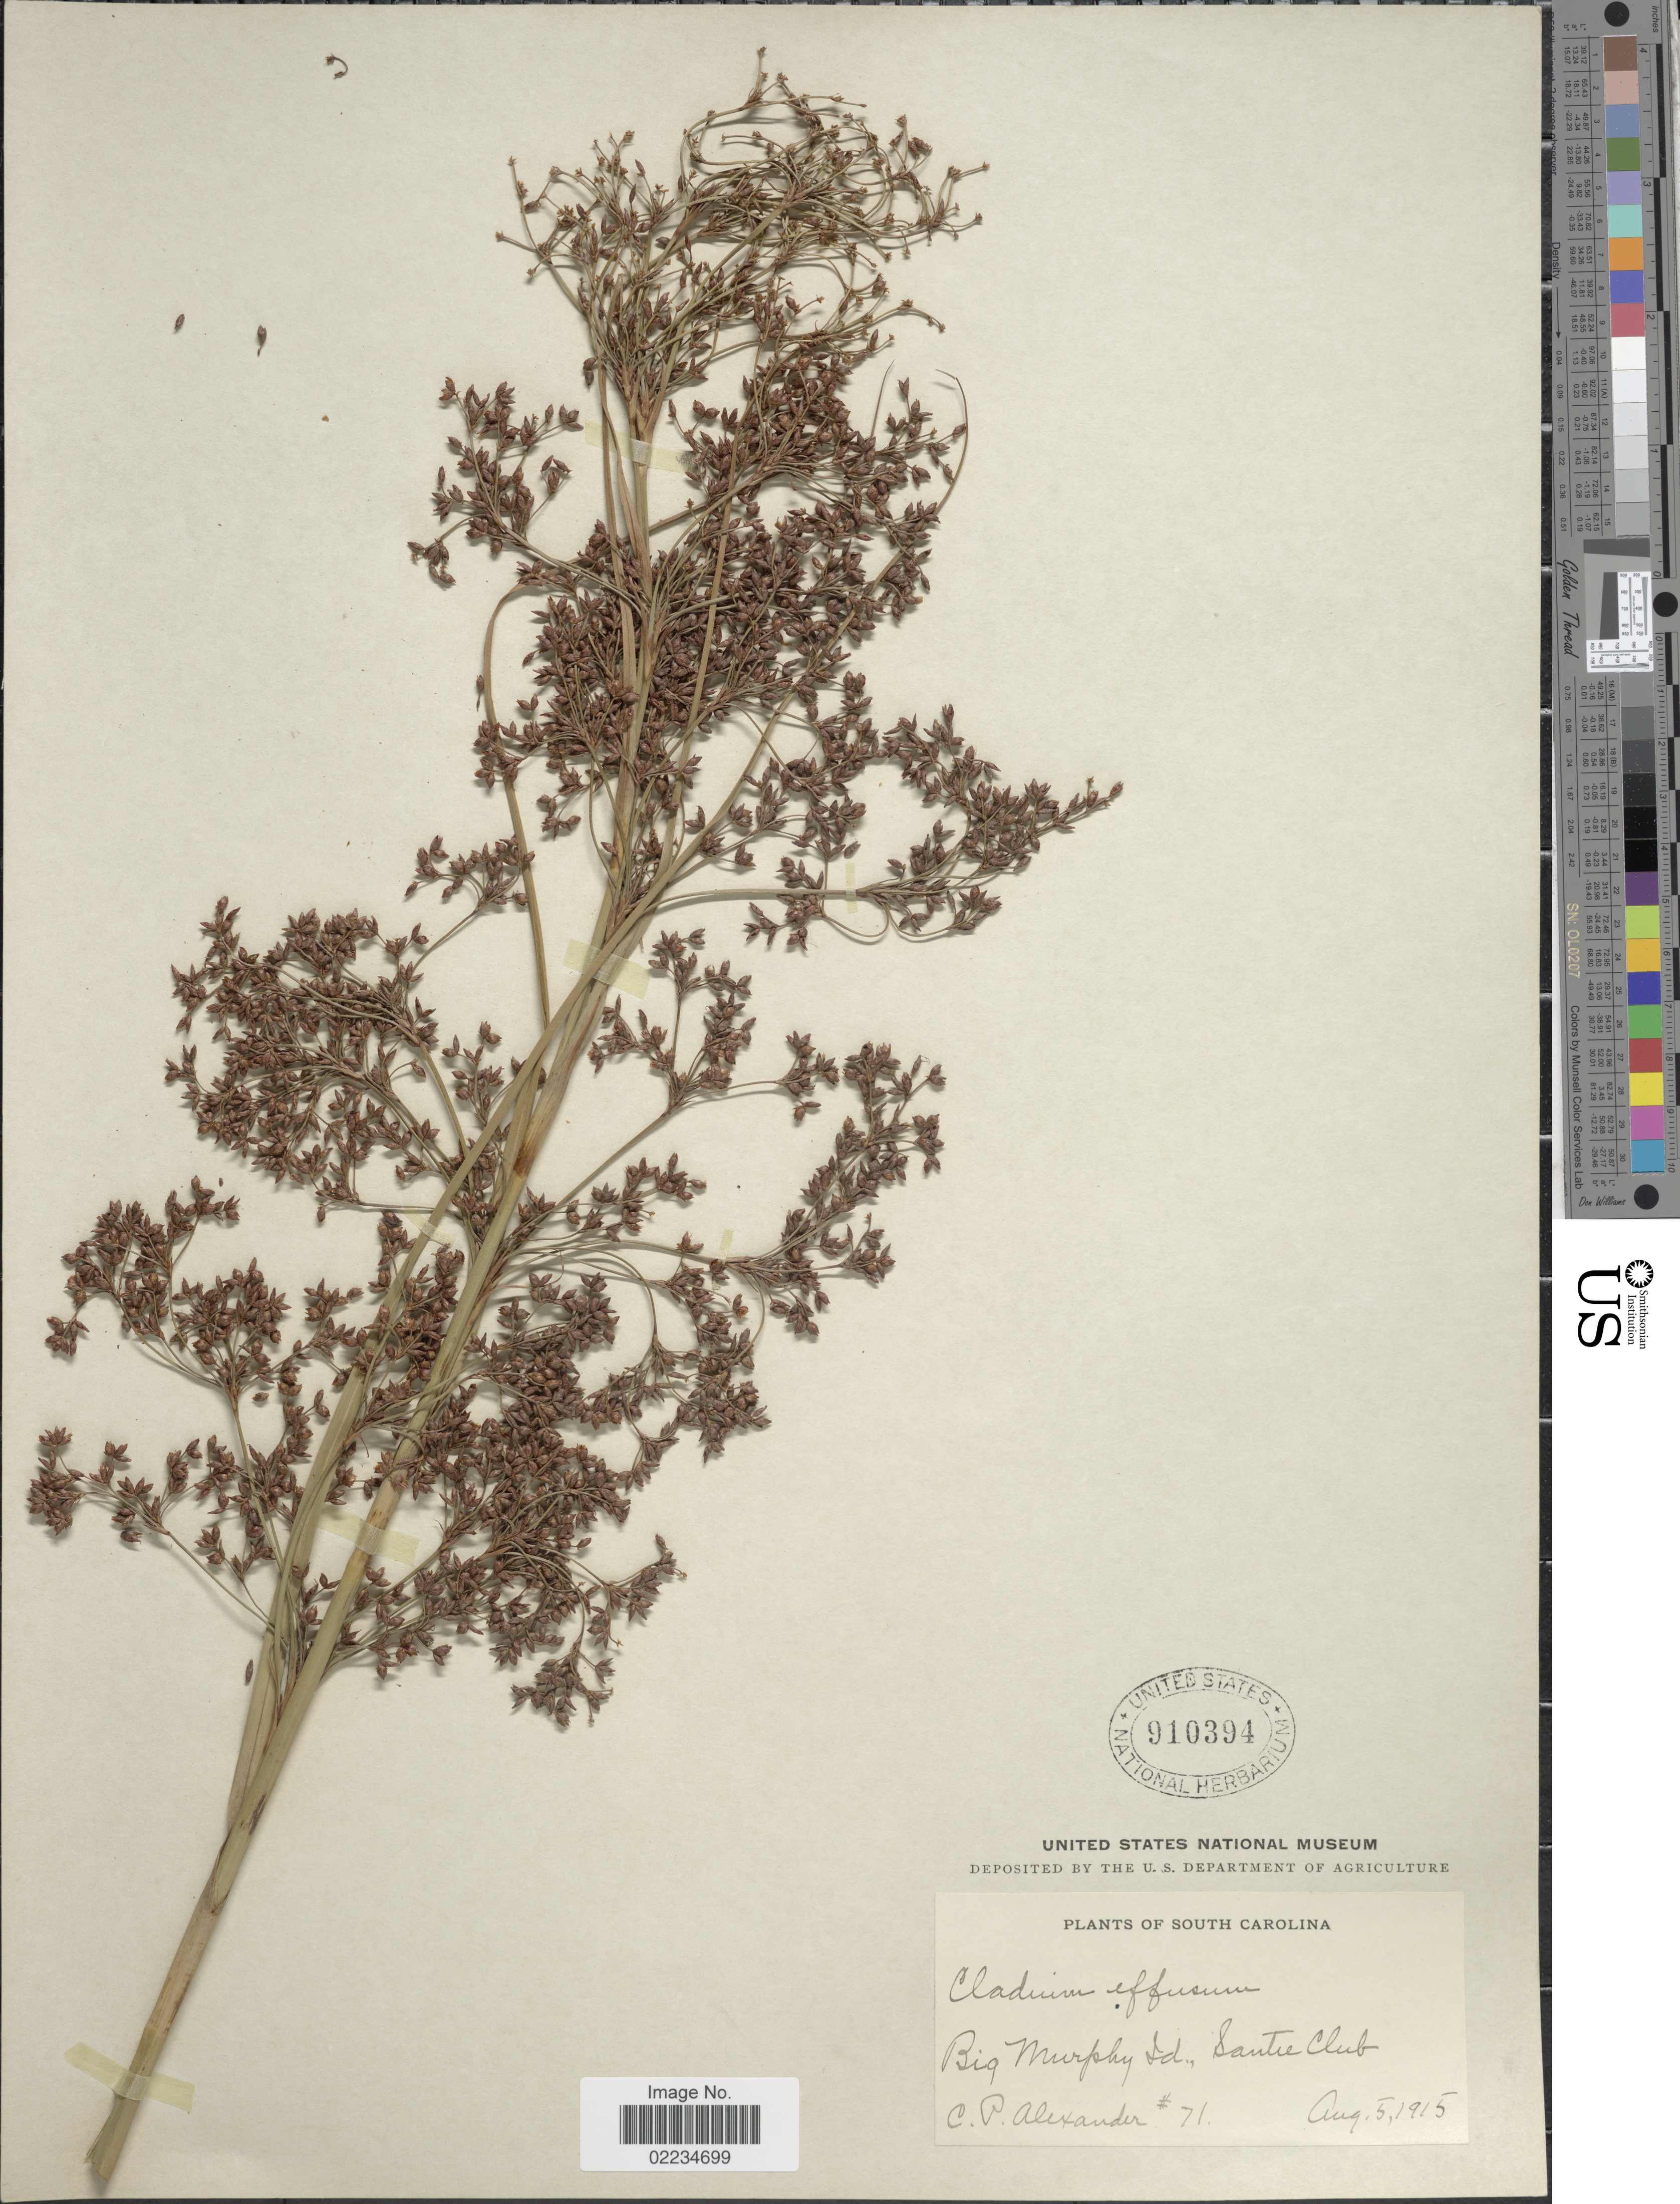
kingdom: Plantae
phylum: Tracheophyta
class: Liliopsida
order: Poales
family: Cyperaceae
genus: Cladium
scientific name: Cladium jamaicense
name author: Crantz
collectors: C. P. Alexander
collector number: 71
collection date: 1915-08-05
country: United States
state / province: South Carolina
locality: Big Murphy Id., Santic Club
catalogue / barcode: US 910394